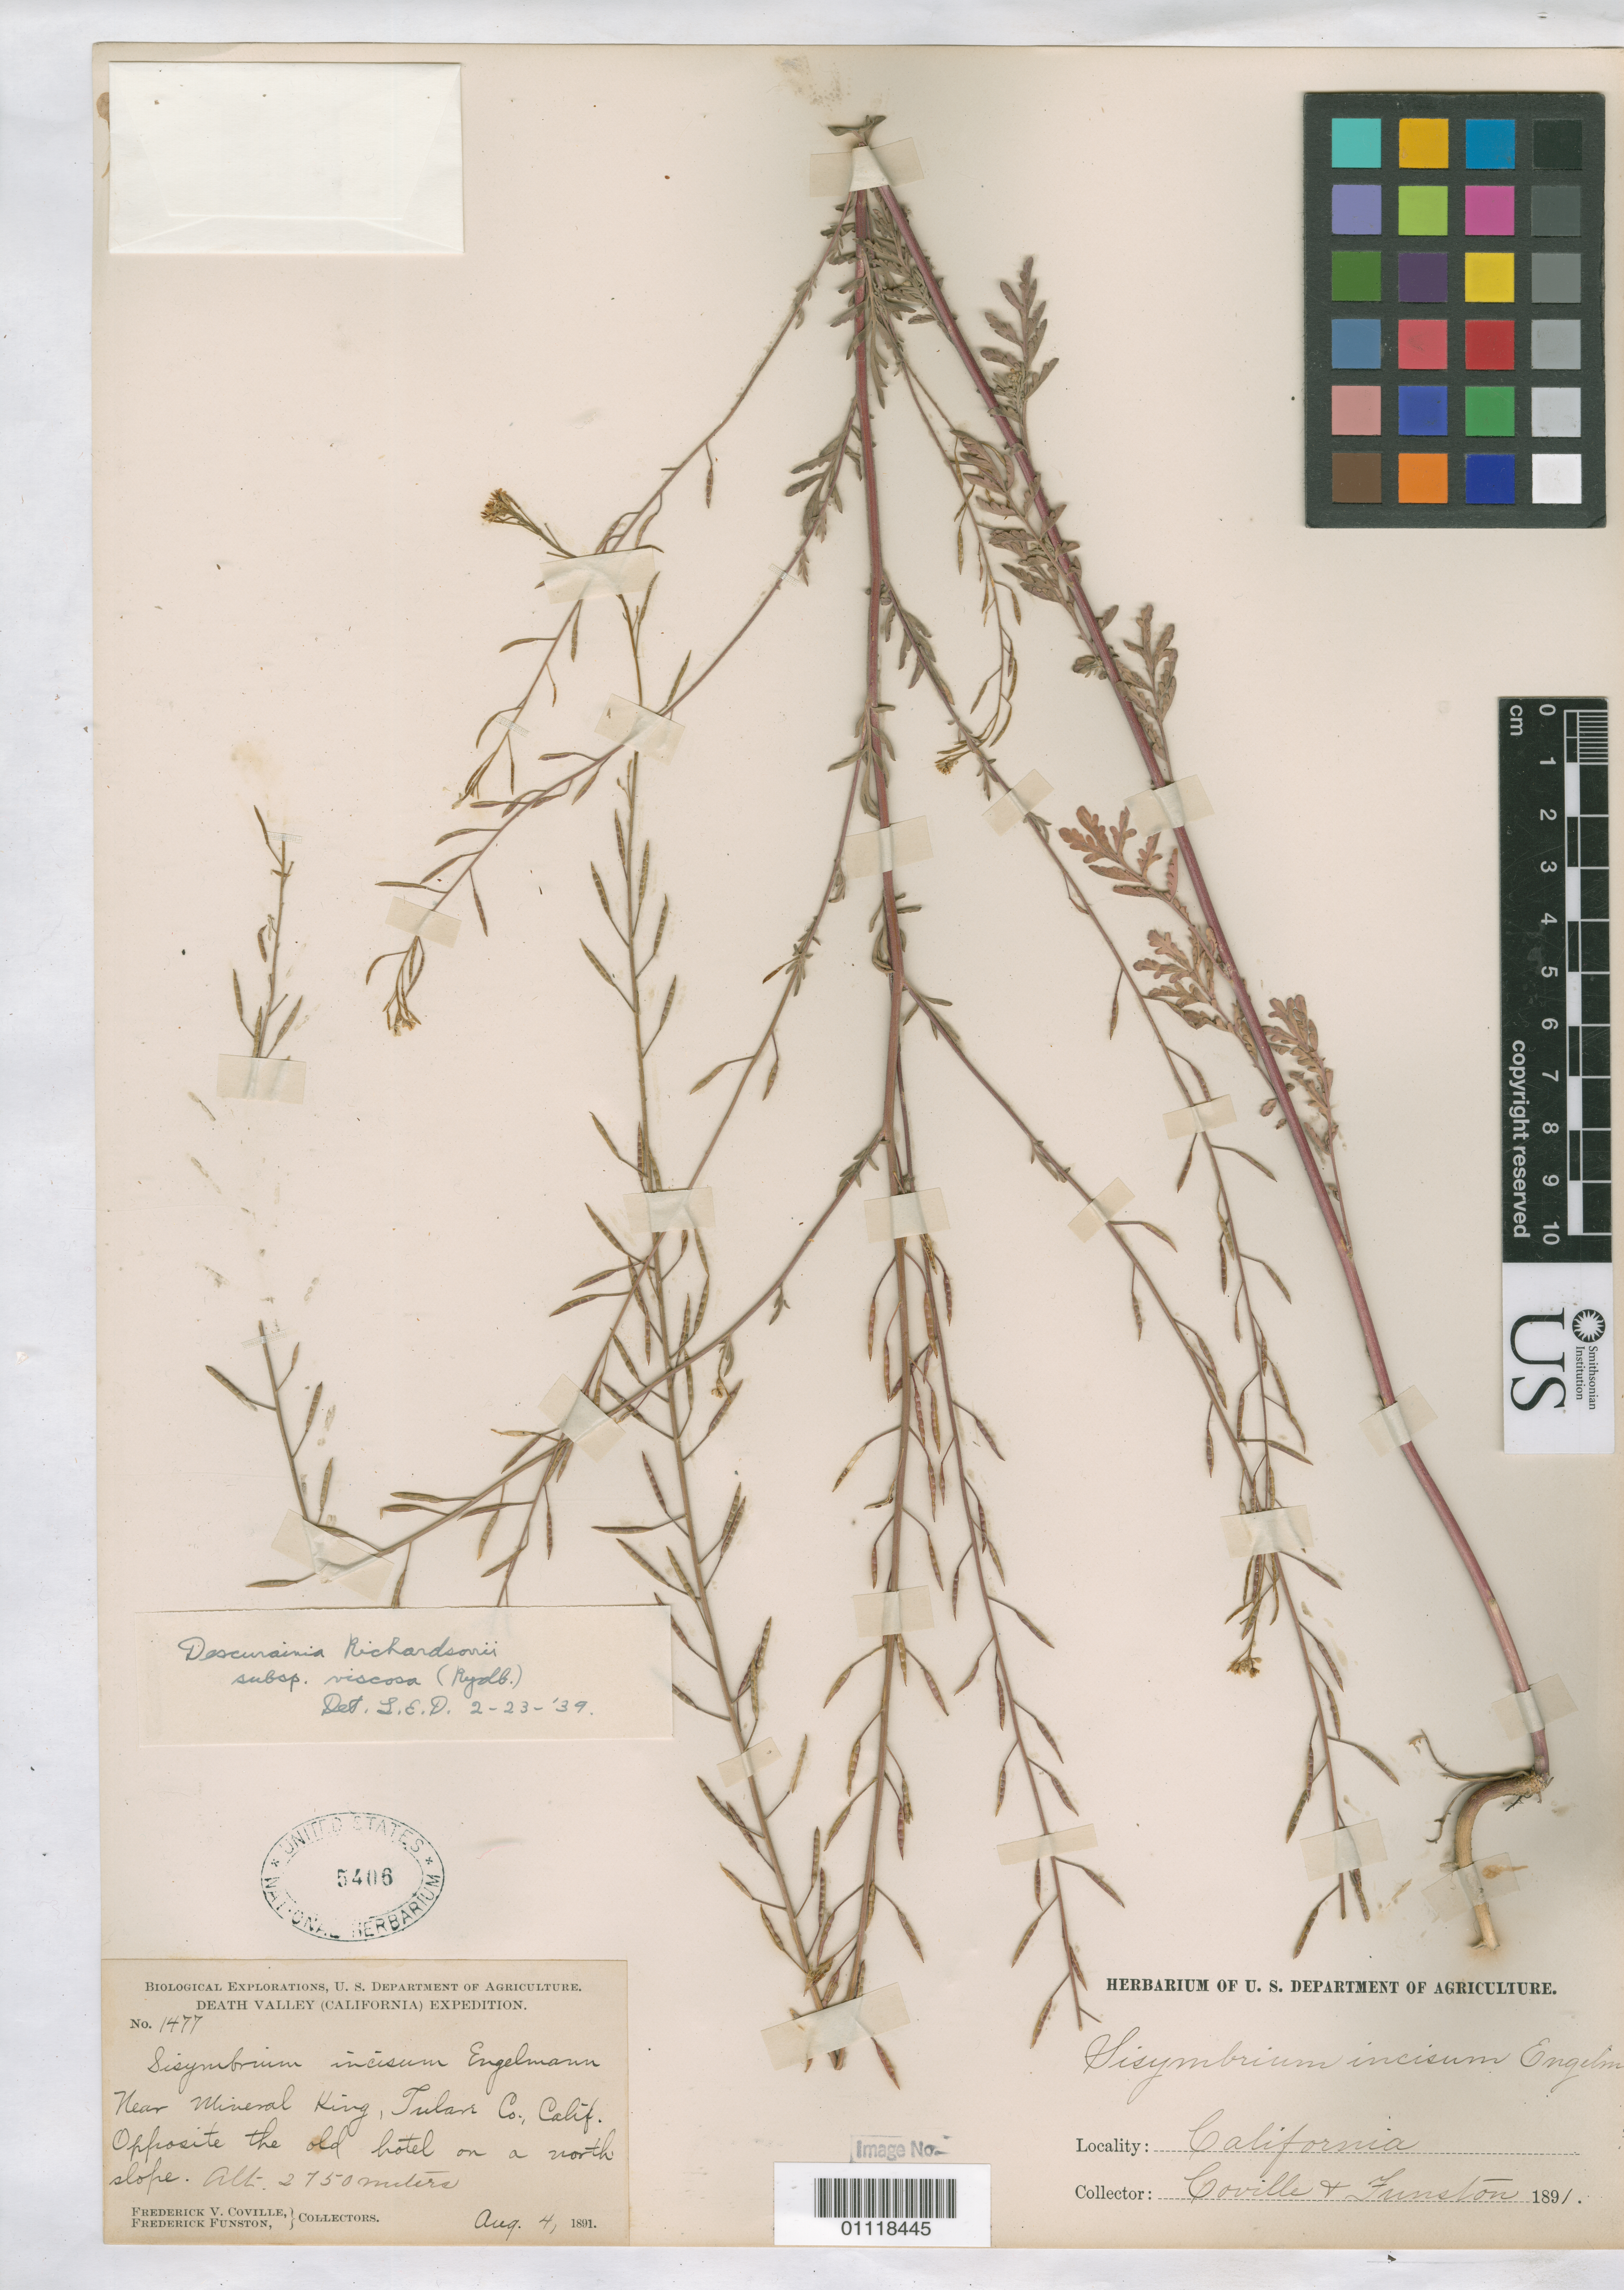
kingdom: Plantae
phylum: Tracheophyta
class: Magnoliopsida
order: Brassicales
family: Brassicaceae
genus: Descurainia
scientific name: Descurainia richardsonii subsp. viscosa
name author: (Rydb.) Detling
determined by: Detling, L. E.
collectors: F. V. Coville & F. Funston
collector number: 1477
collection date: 1891-08-04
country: United States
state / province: California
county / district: Tulare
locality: Near Mineral King, opposite the old hotel on a north slope.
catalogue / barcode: US 5406